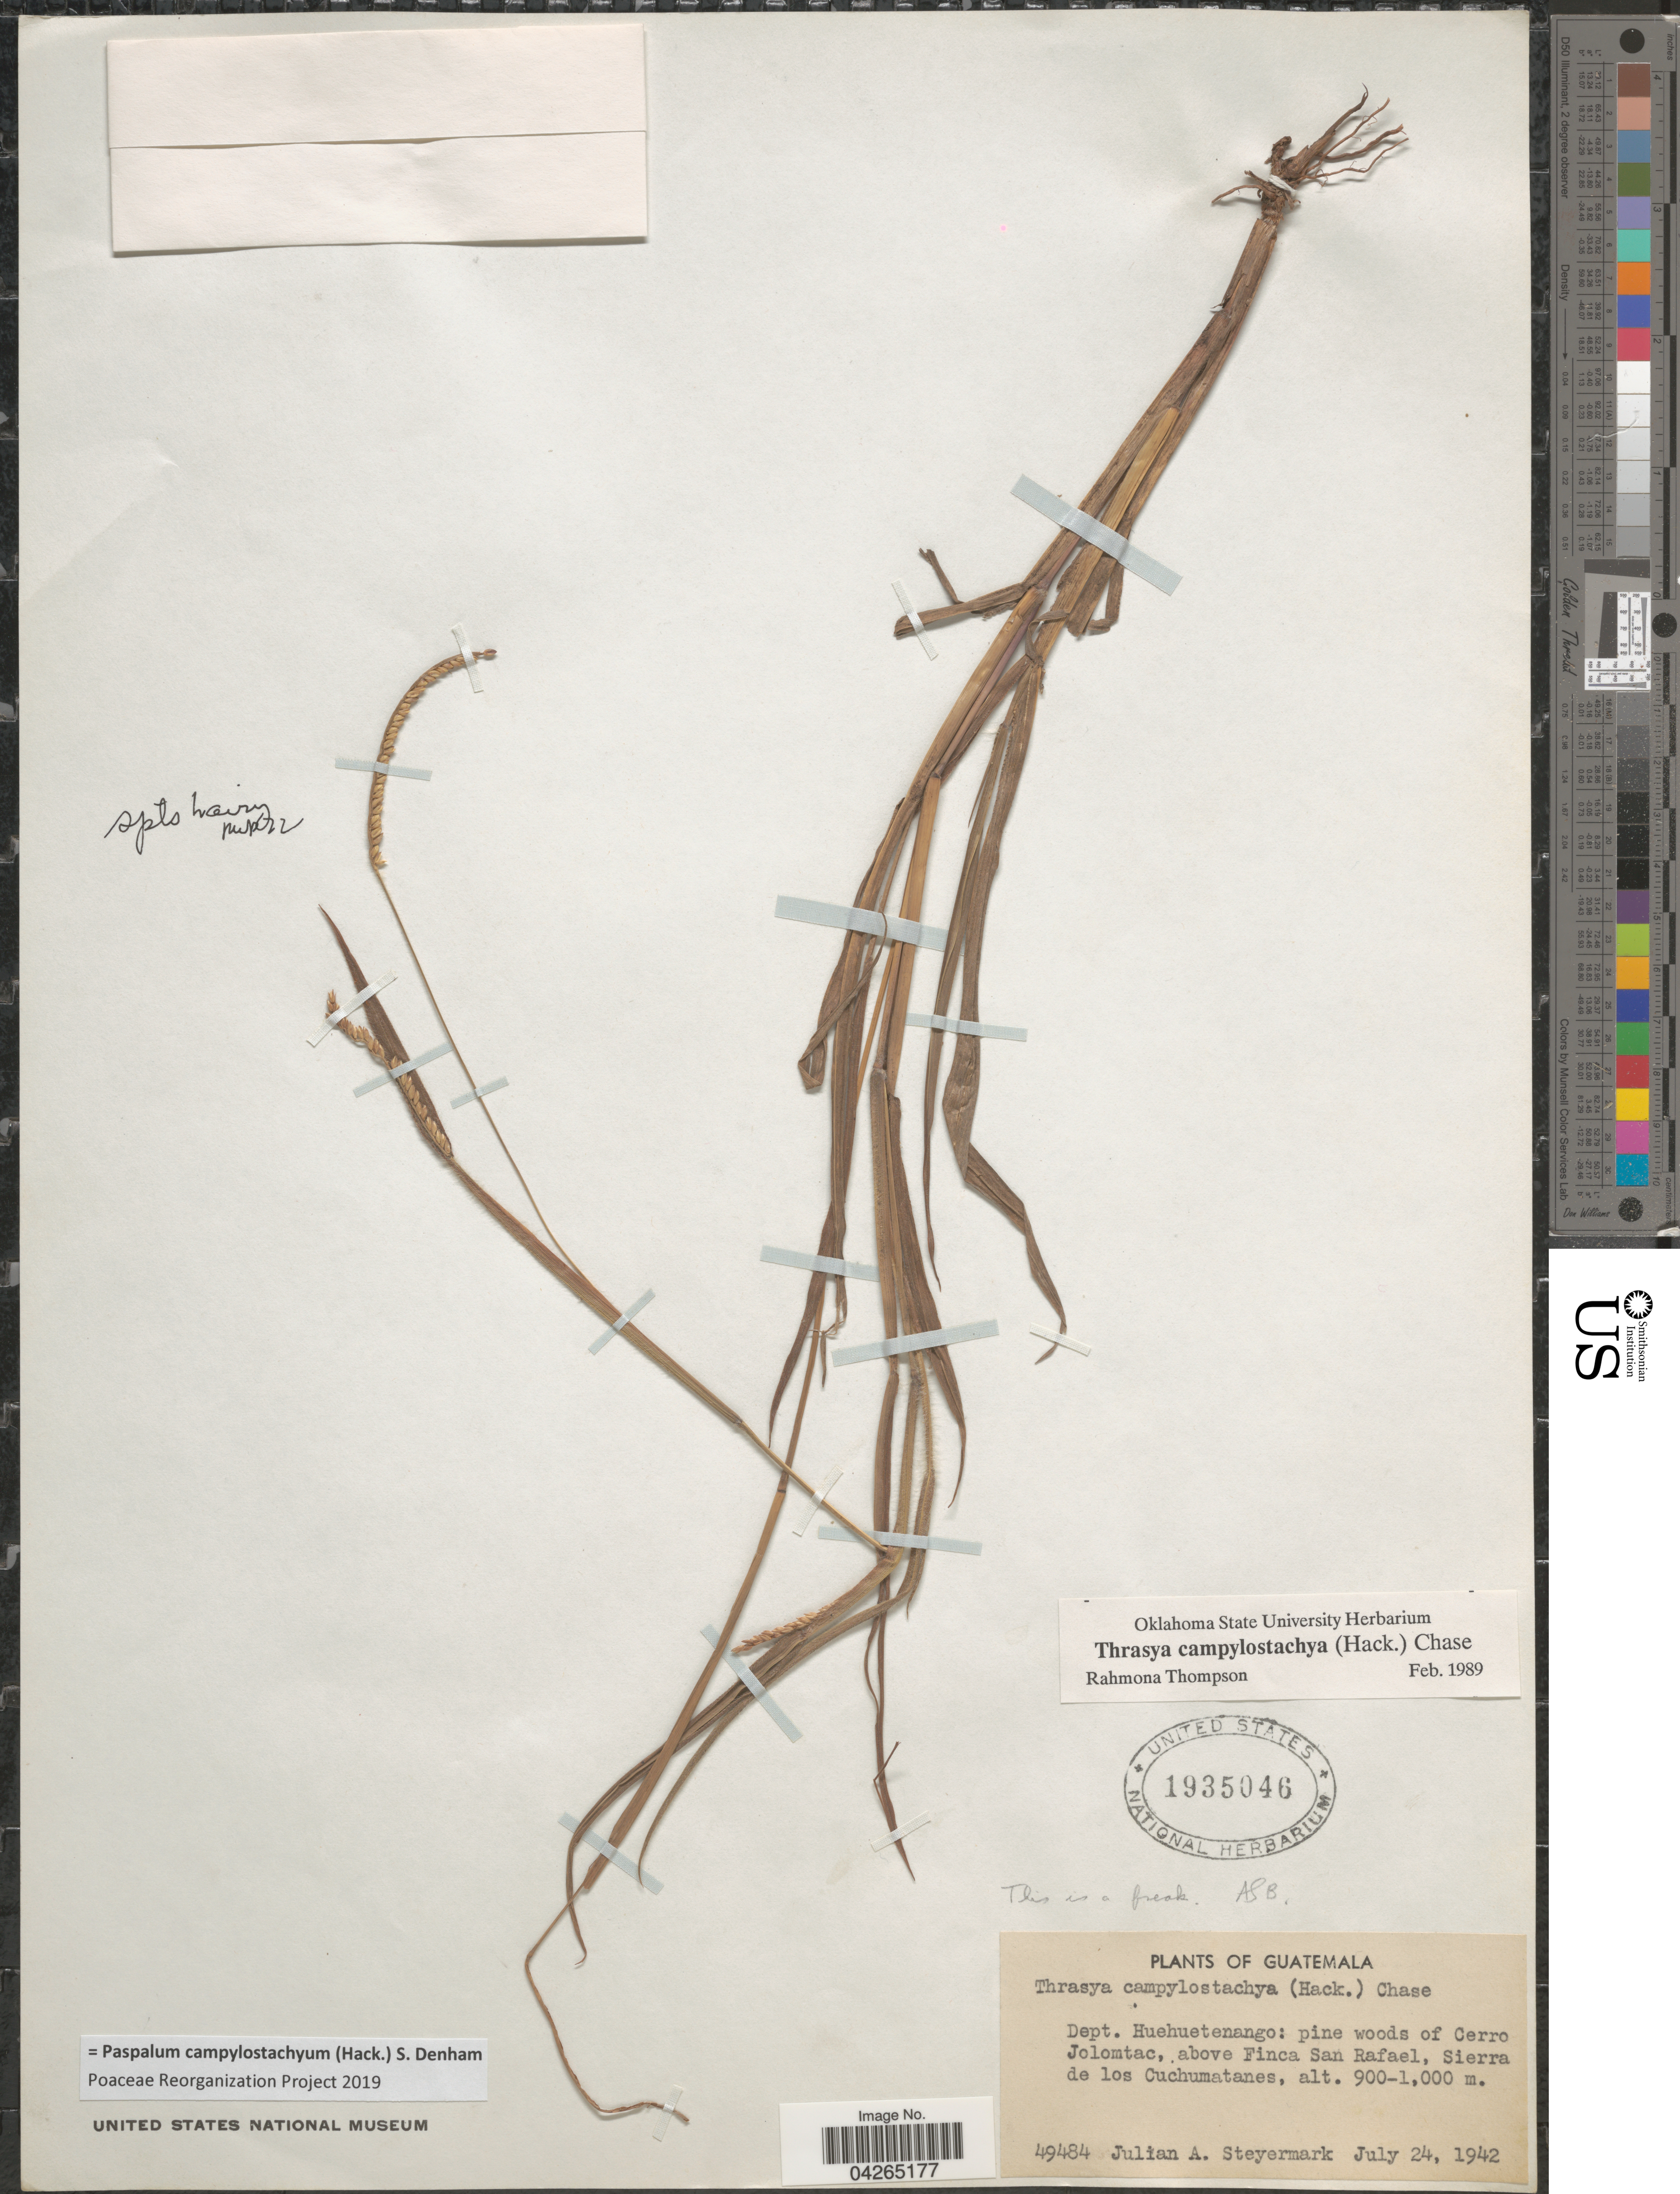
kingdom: Plantae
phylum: Tracheophyta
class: Liliopsida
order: Poales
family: Poaceae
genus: Paspalum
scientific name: Paspalum campylostachyum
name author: (Hack.) S. Denham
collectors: J. Steyermark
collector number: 49484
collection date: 1942-07-24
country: Guatemala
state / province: Huehuetenango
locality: Dept. Huehuetenango: pine woods of Cerro Jolomtac, above Finca San Rafael, Sierra de los Cuchumatanes.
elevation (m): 900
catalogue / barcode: US 1935046